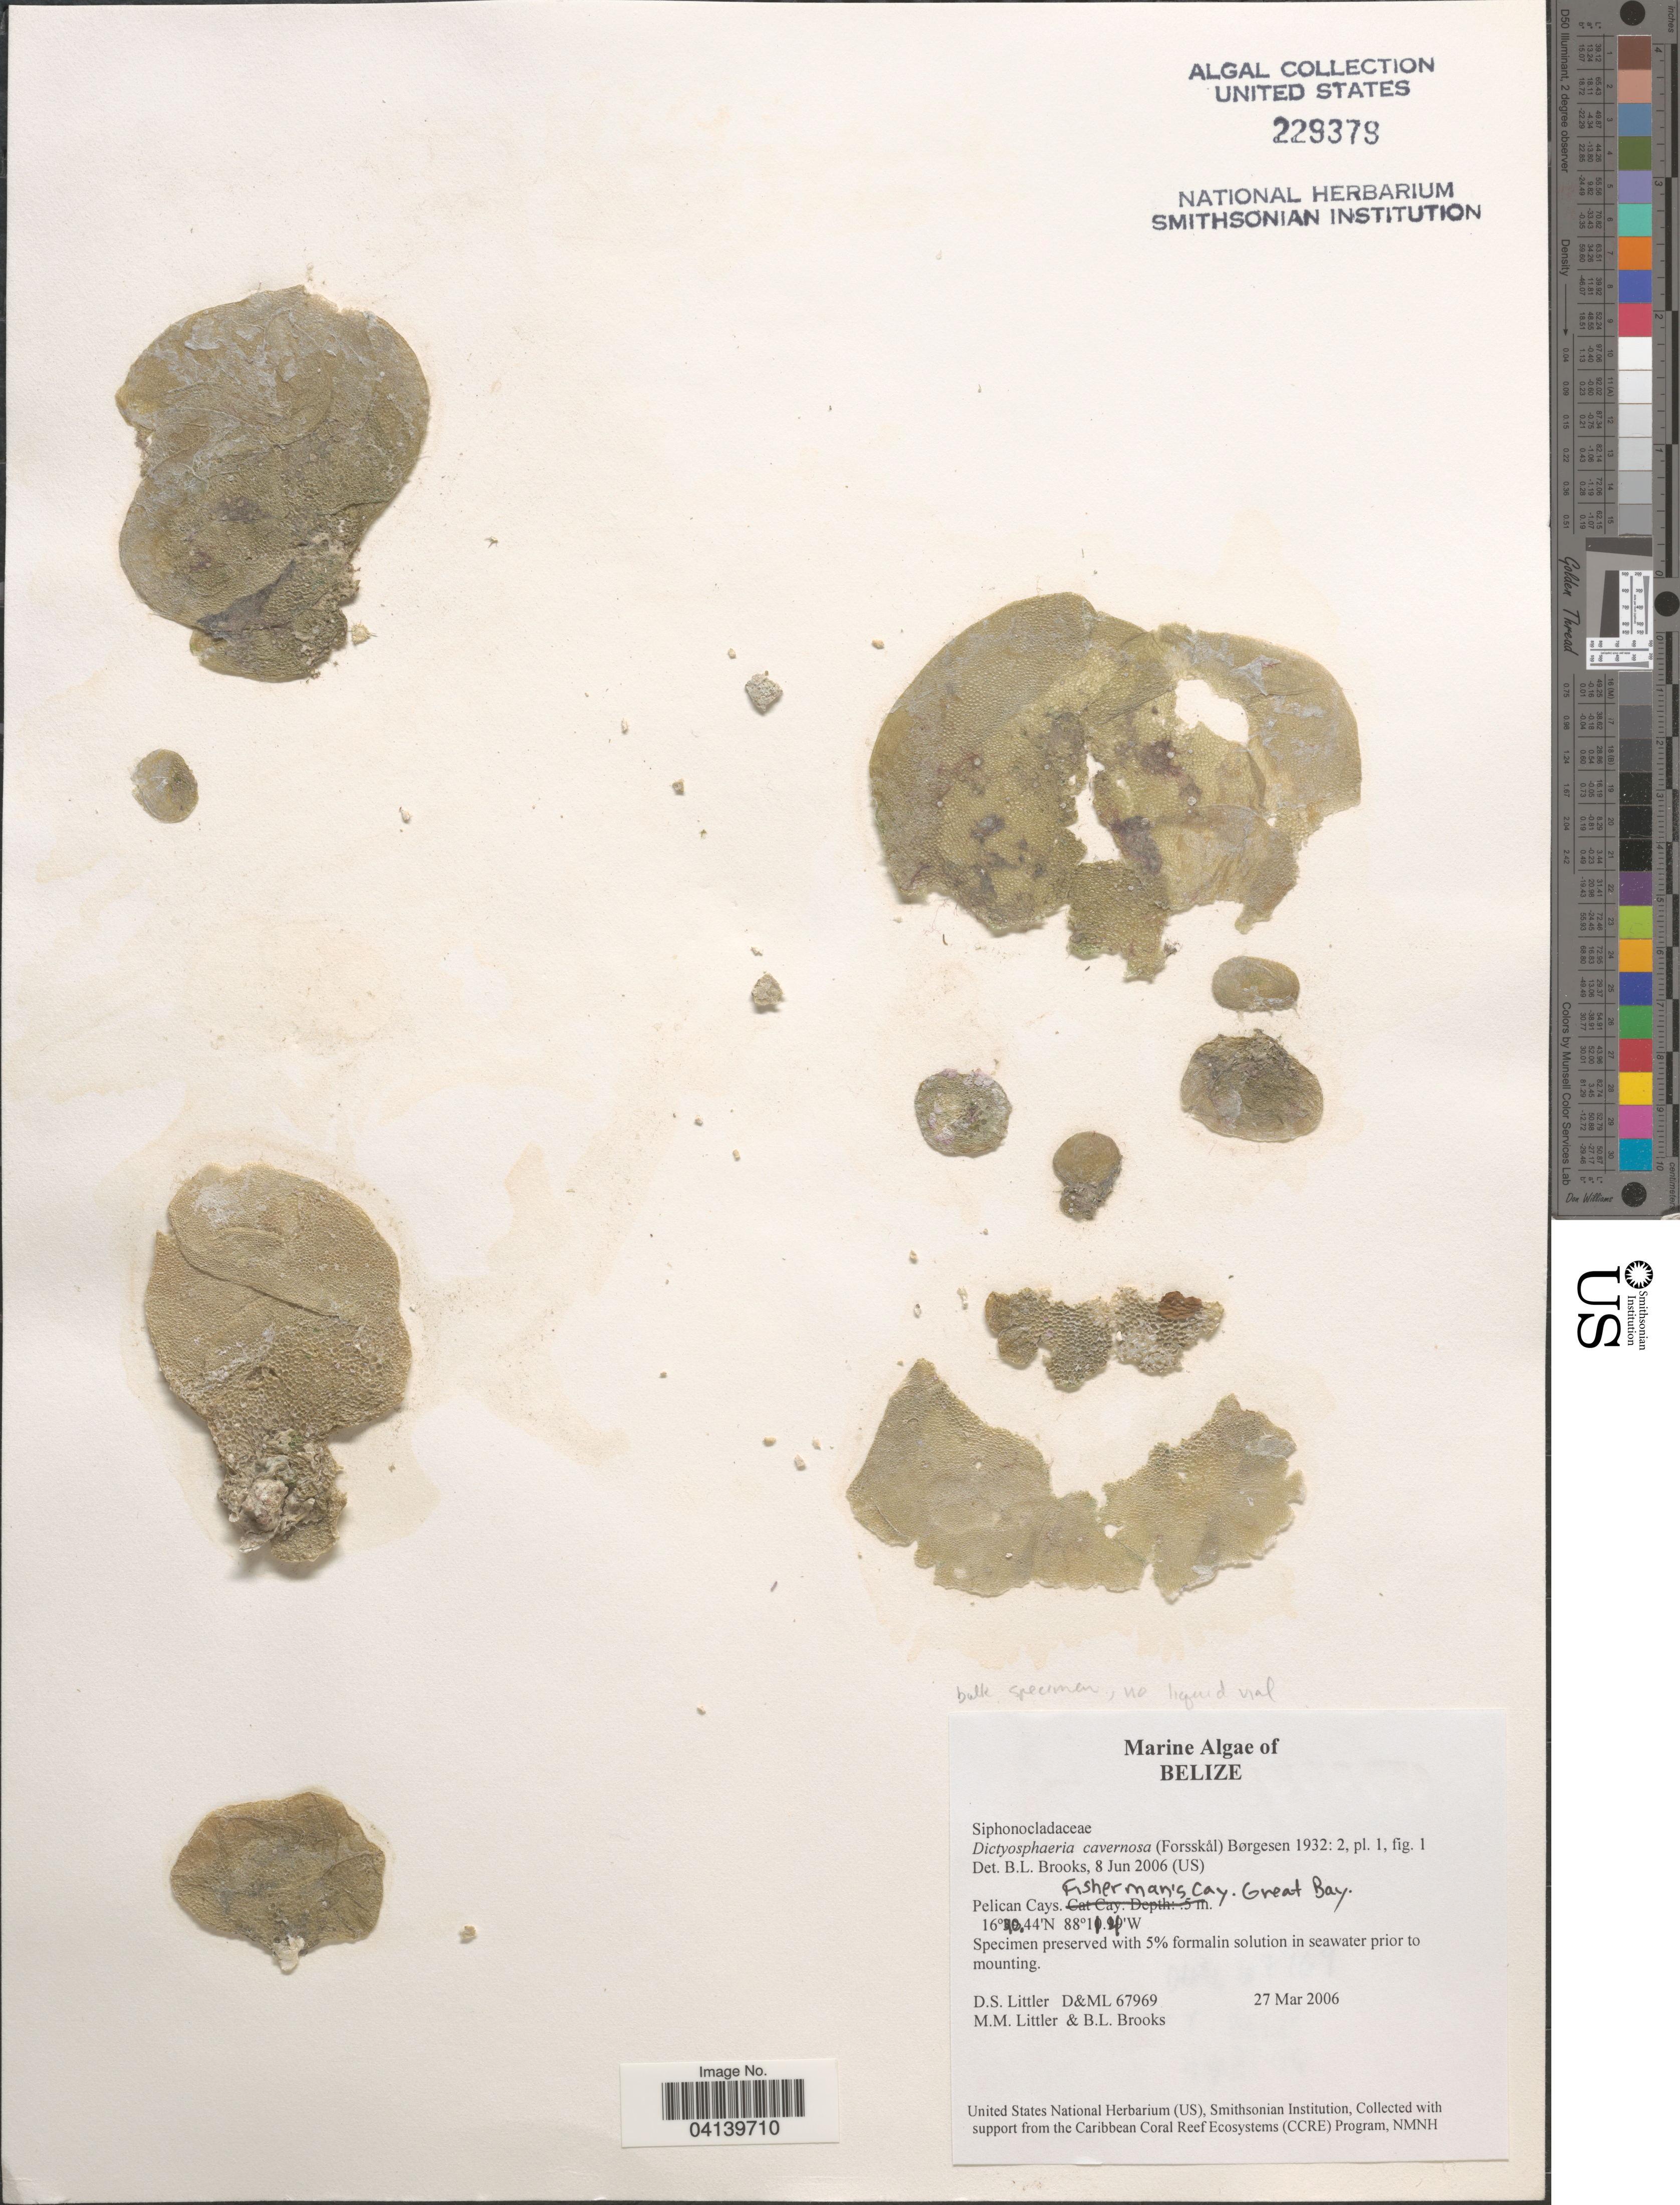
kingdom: Plantae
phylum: Chlorophyta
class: Ulvophyceae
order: Siphonocladales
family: Siphonocladaceae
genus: Dictyosphaeria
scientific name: Dictyosphaeria cavernosa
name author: (Forssk.) Børgesen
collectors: D. S. Littler & B. Brooks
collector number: D&ML 67969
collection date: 2006-03-27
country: Belize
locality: Pelican Cays. Fisherman's Cay, Great Bay.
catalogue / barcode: US 229379